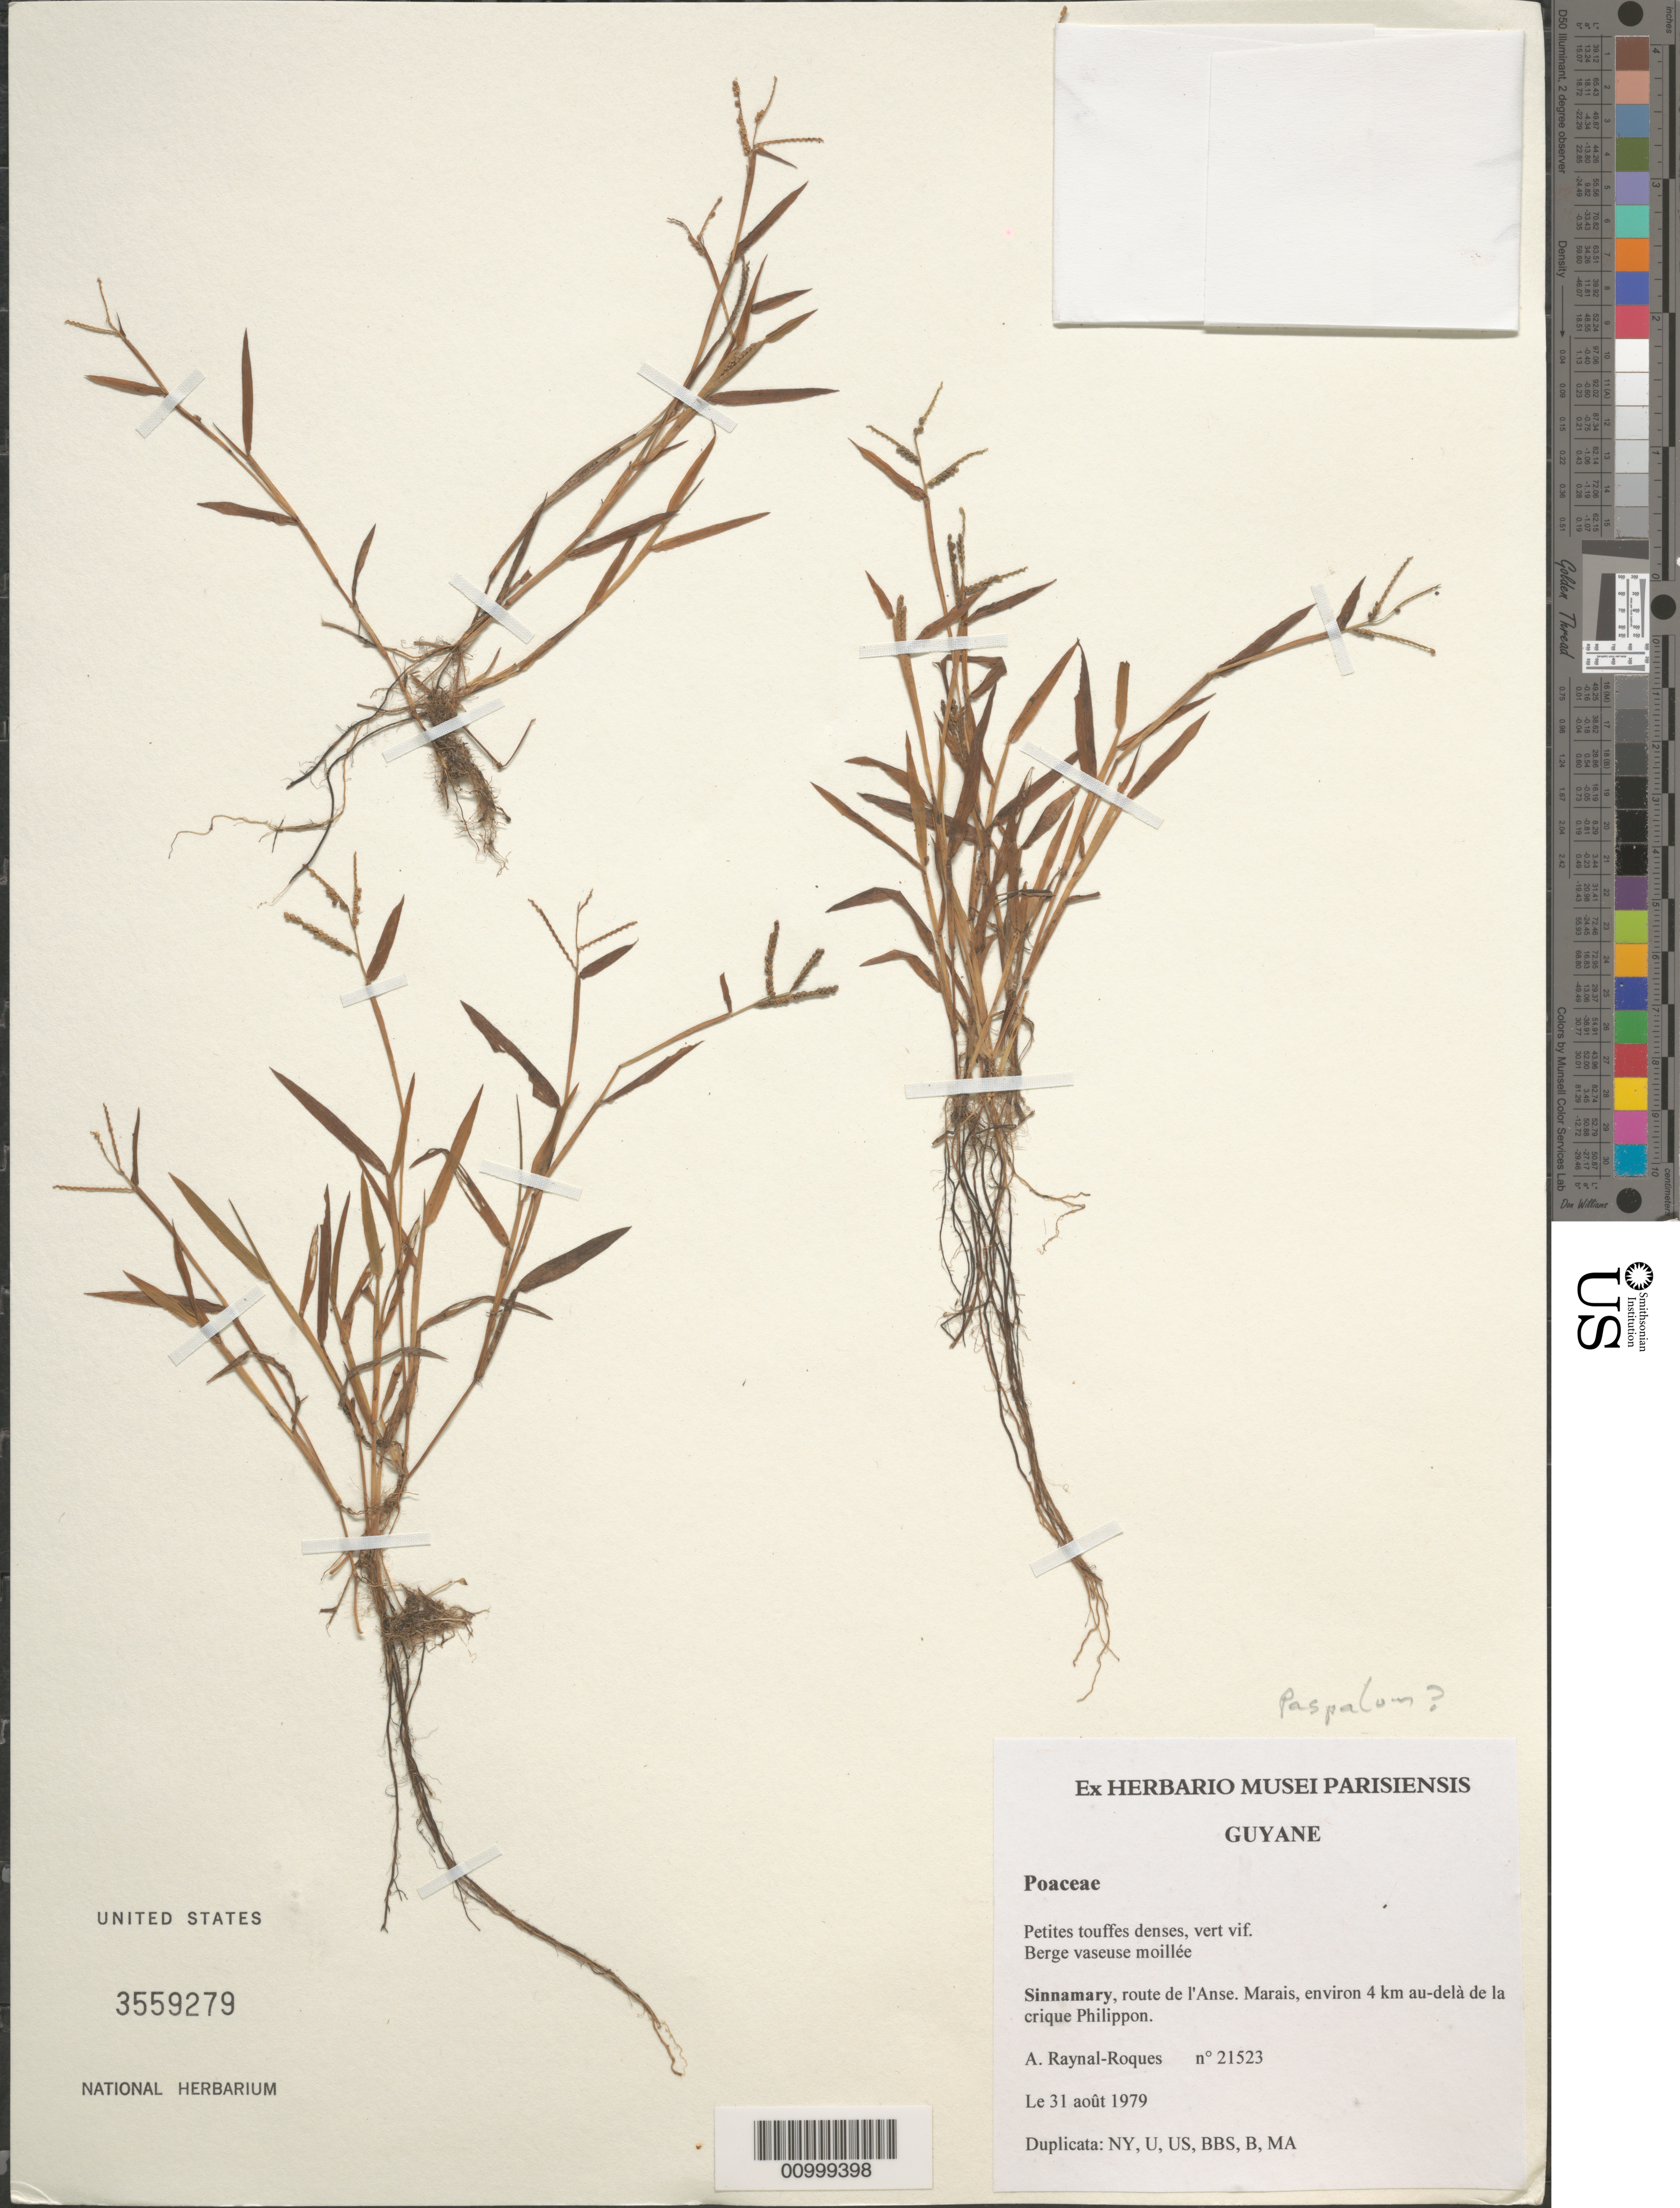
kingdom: Plantae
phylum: Tracheophyta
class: Liliopsida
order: Poales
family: Poaceae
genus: Paspalum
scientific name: Paspalum sp.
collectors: A. M. Raynal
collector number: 21523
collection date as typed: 31-Aug-79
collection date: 1979-08-31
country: French Guiana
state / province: Cayenne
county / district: Sinnamary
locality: Route de l'Anse. Marais, environ 4 km au-dela de la crique Philippon.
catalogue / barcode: US 3559279